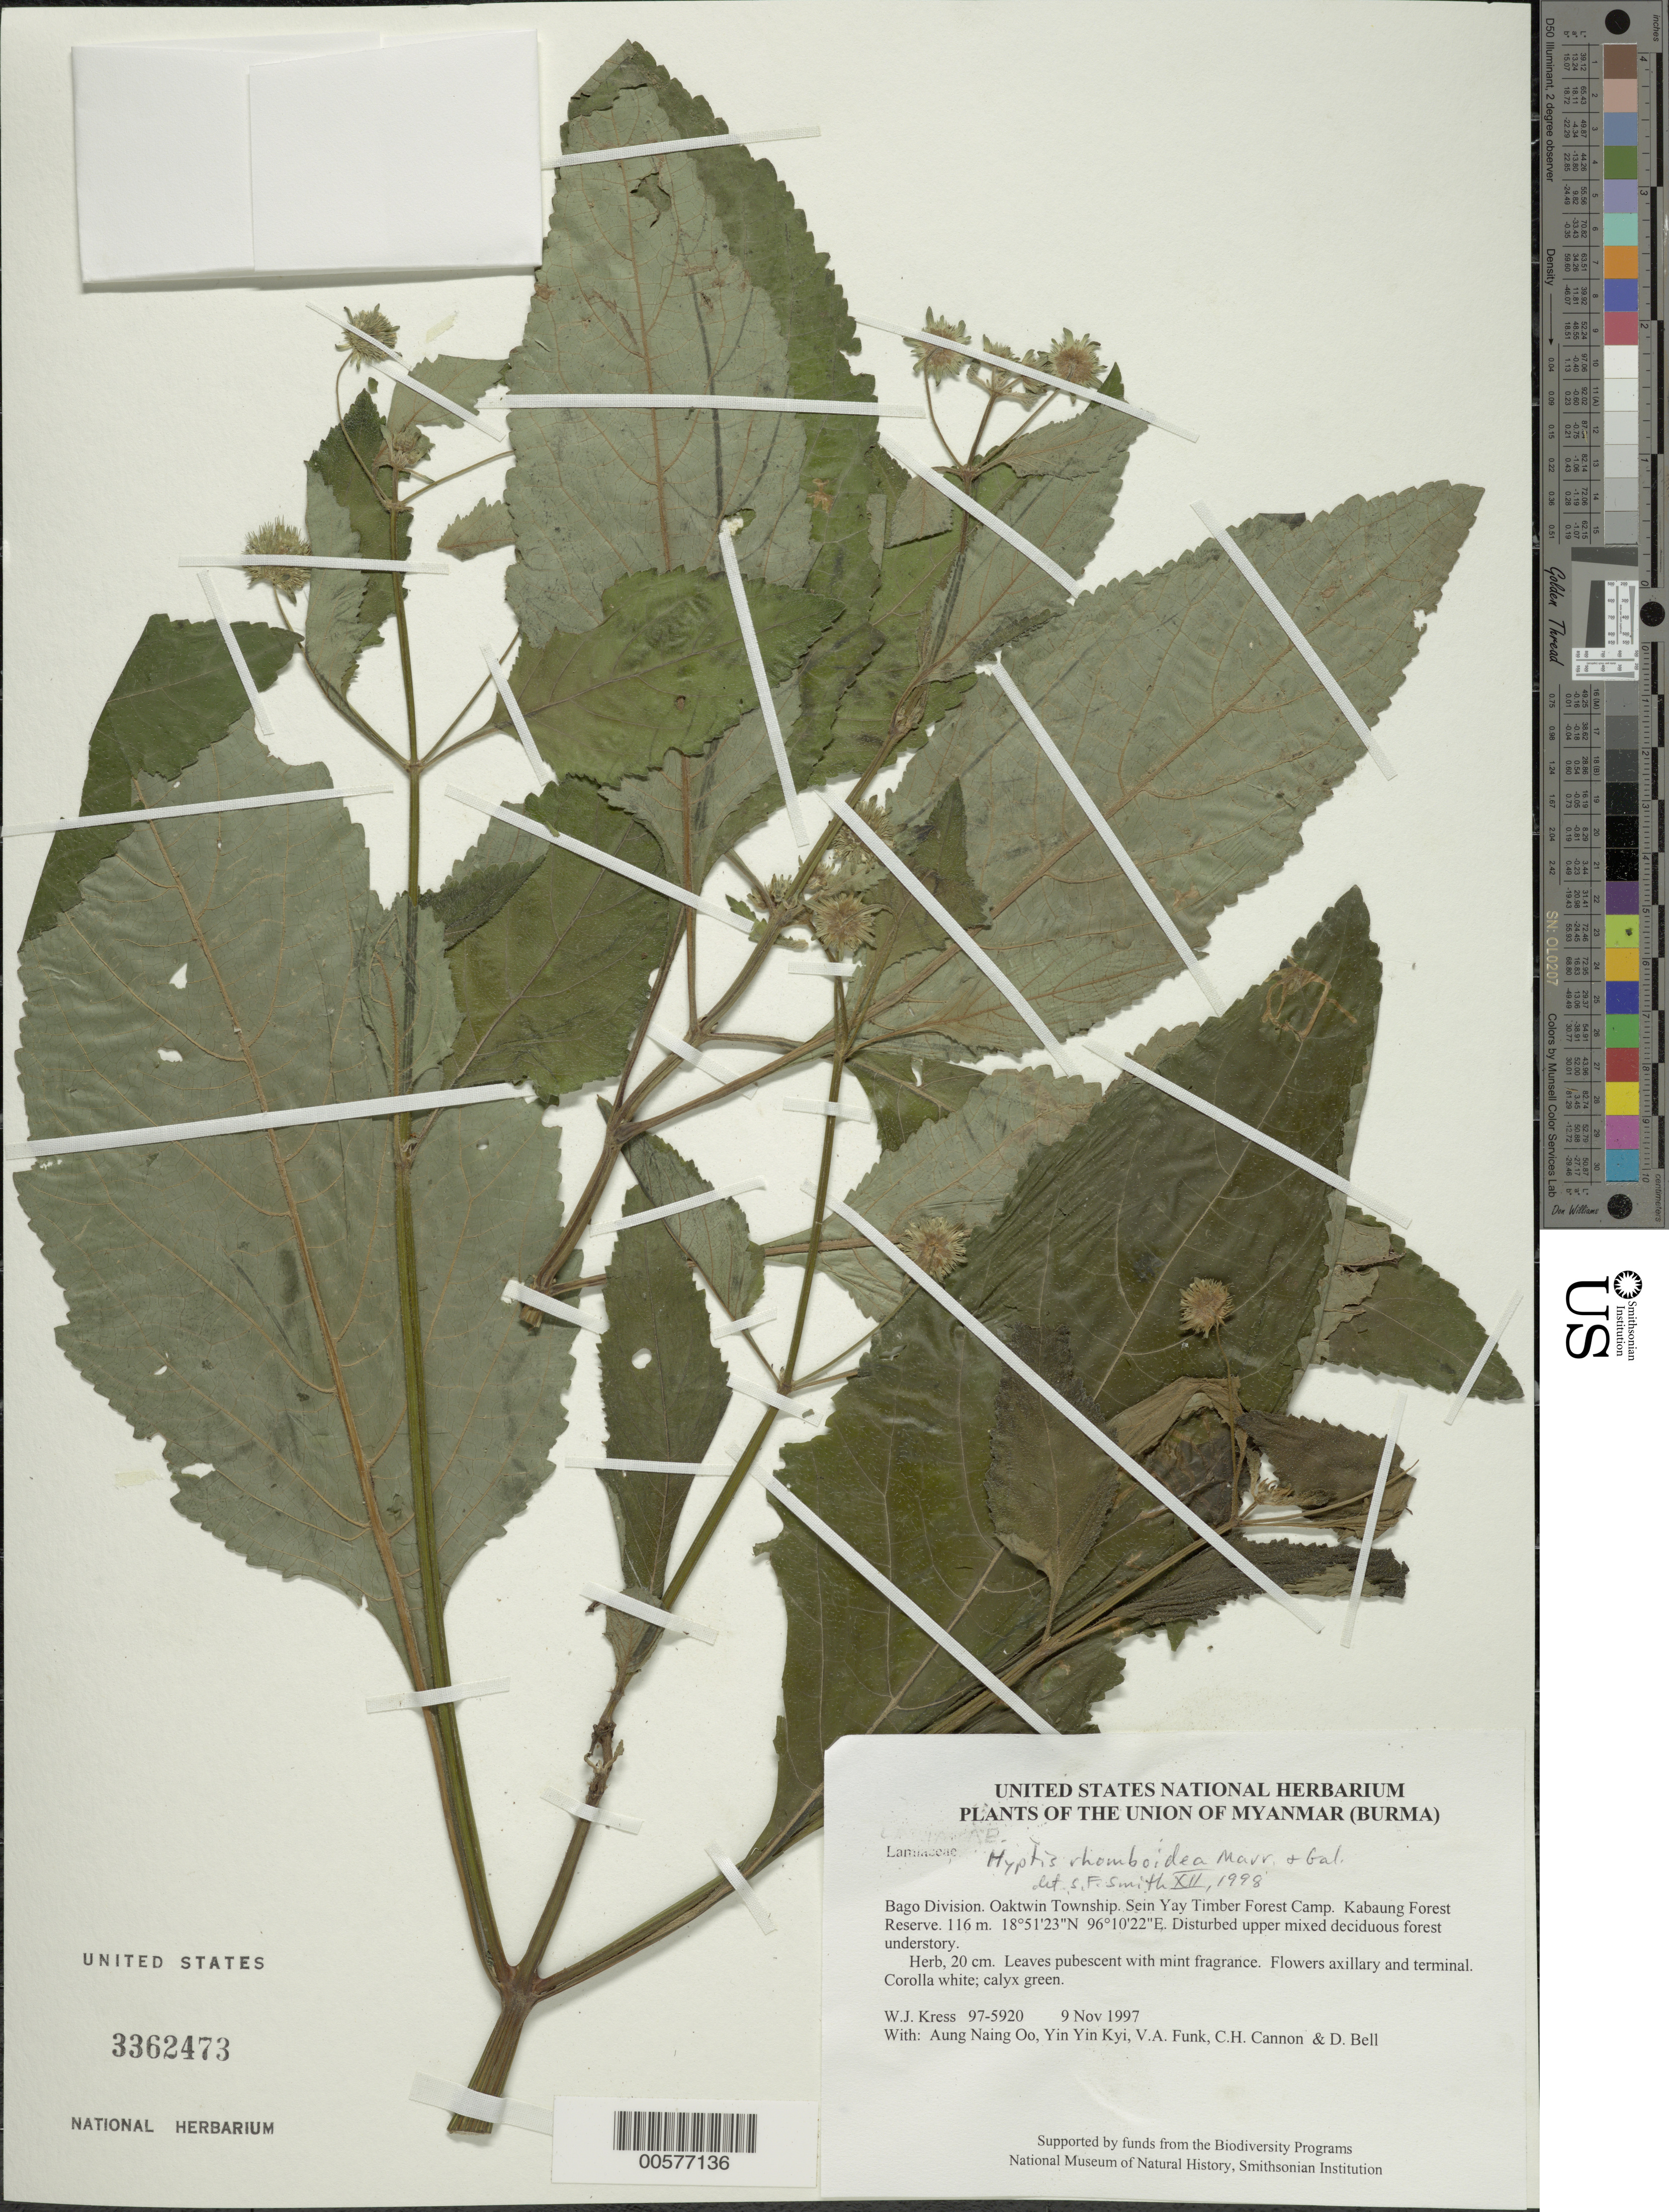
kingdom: Plantae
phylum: Tracheophyta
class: Magnoliopsida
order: Lamiales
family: Lamiaceae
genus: Hyptis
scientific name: Hyptis rhomboidea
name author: M. Martens & Galeotti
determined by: Smith, Stephen F., (US), NMNH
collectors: W. J. Kress, Aung Naing Oo, Yin Yin Kyi, V. Funk, C. H. Cannon & D. A. Bell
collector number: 97-5920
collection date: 1997-11-09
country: Myanmar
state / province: Bago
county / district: Oaktwin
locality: Sein Yay Timber Forest Camp. Kabaung Forest Reserve.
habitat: Disturbed upper mixed deciduous forest understory.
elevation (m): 116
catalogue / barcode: US 3362473